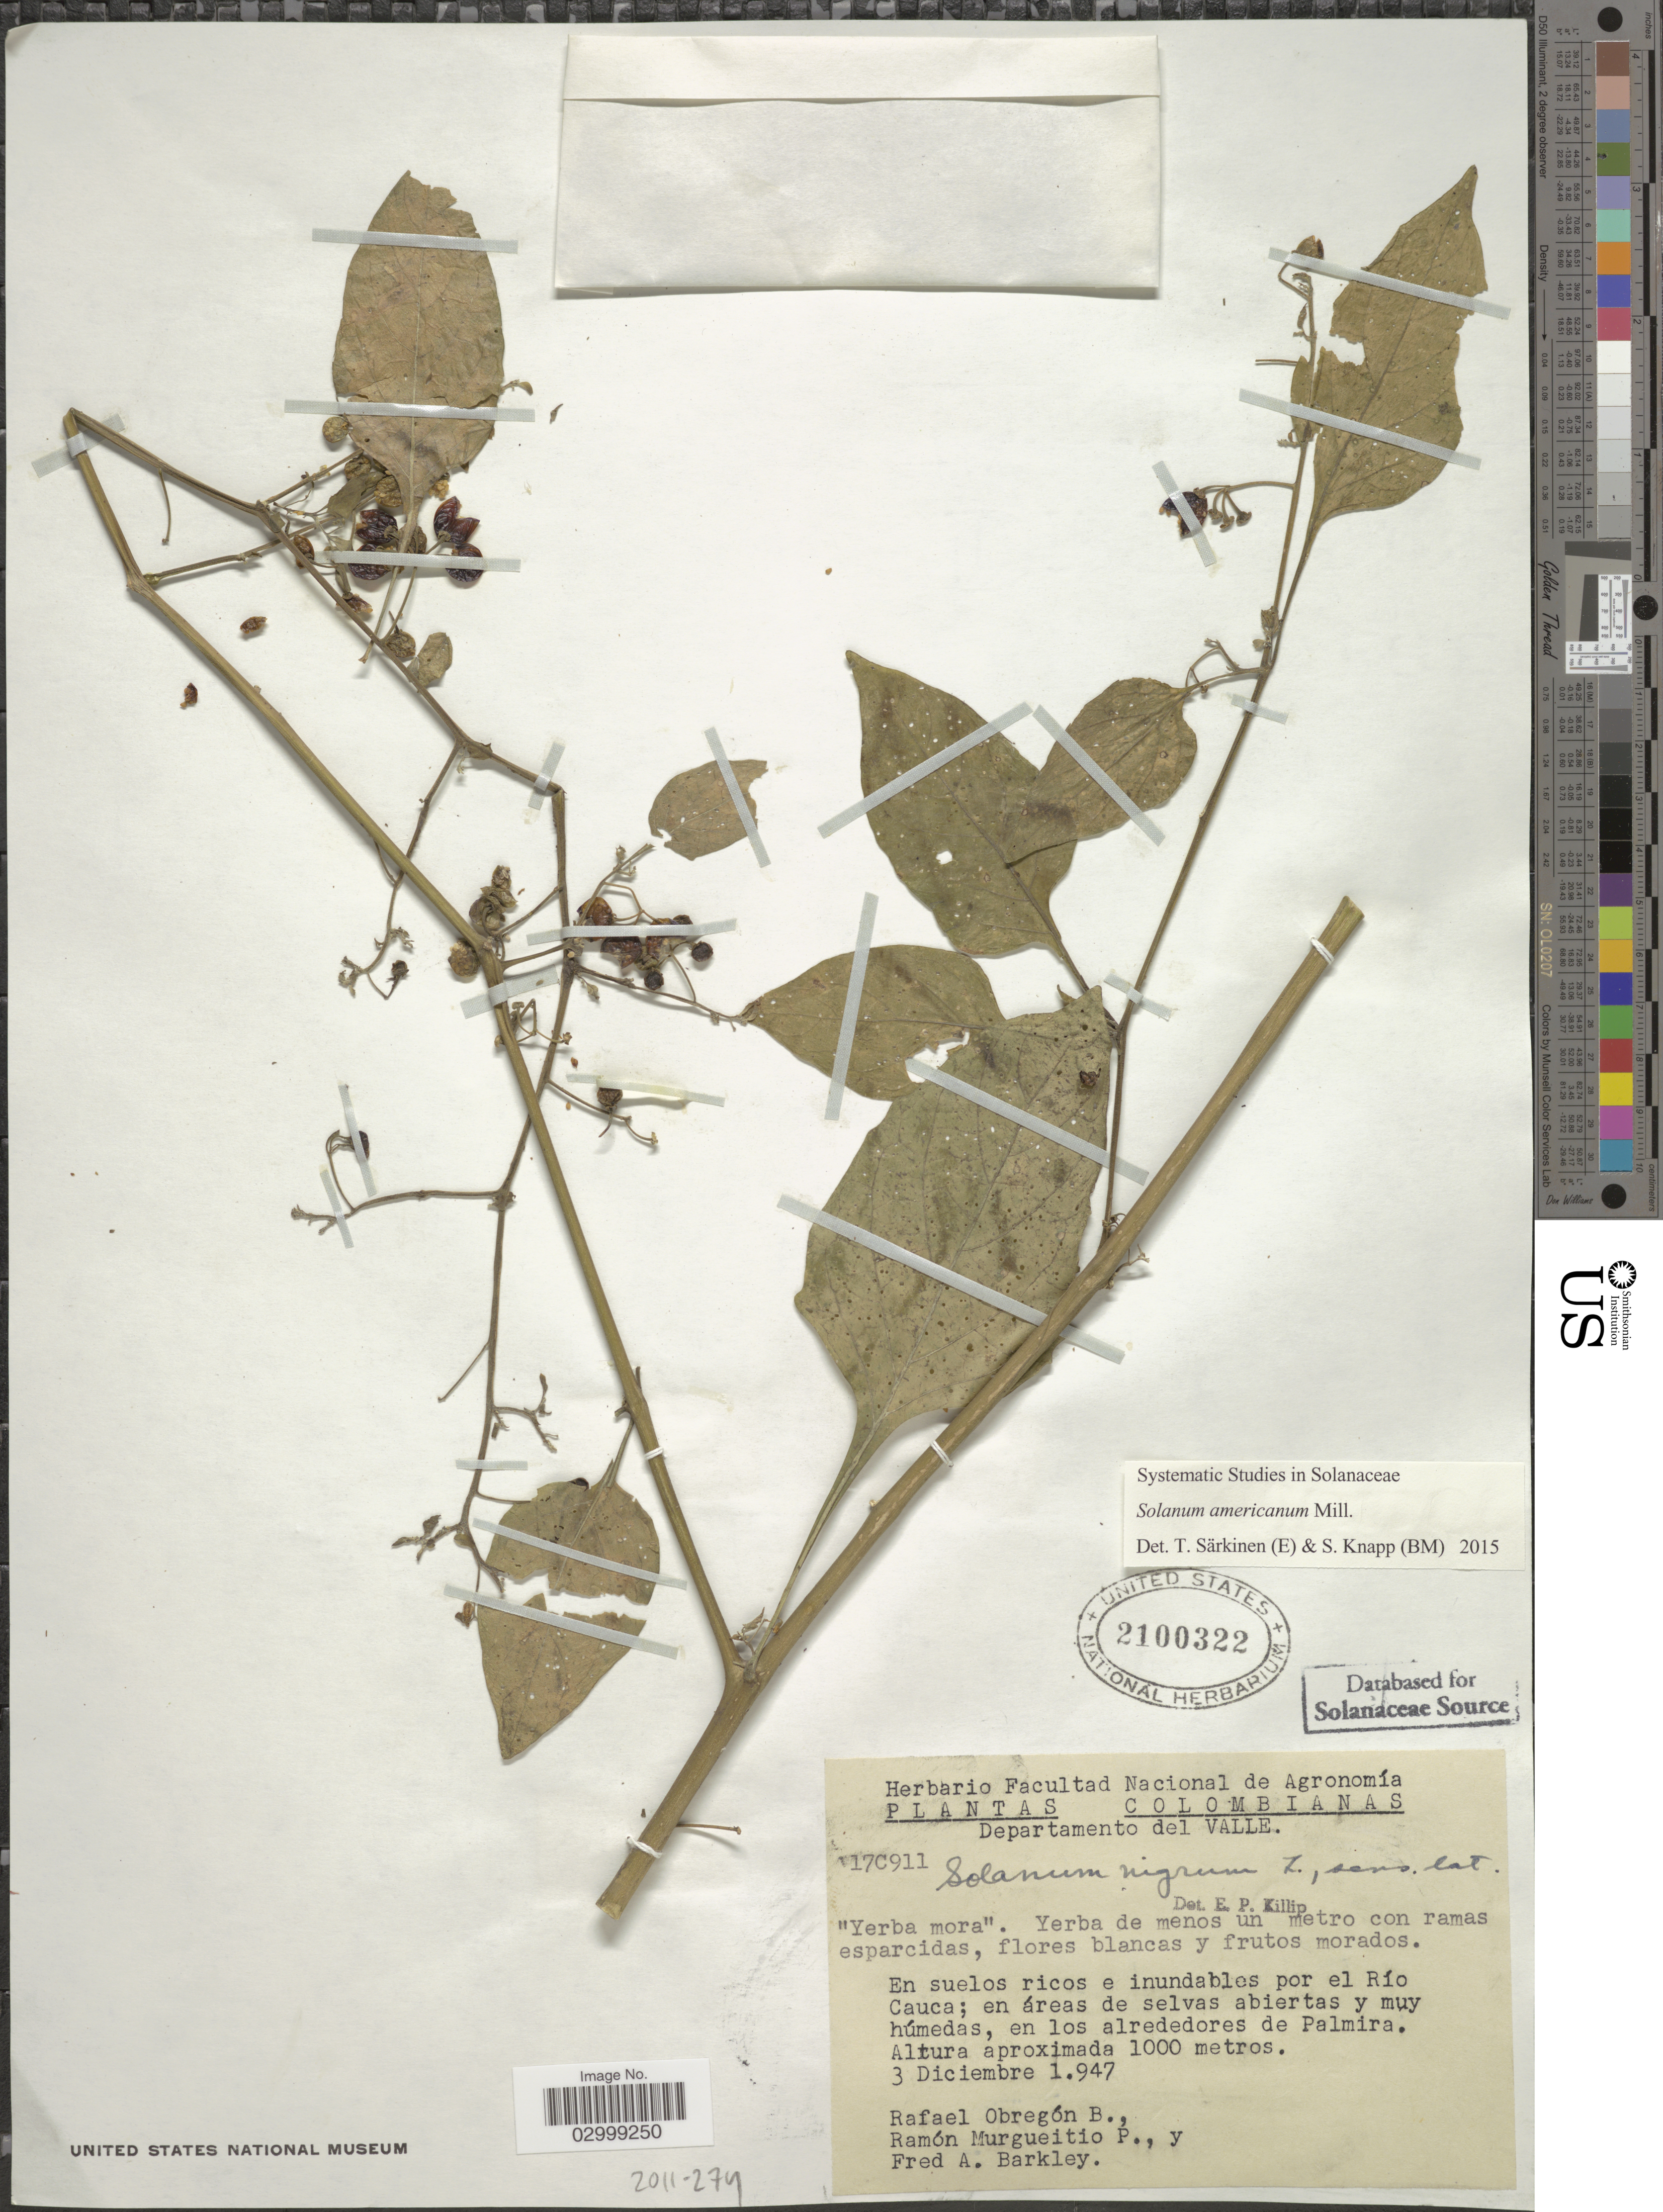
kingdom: Plantae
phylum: Tracheophyta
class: Magnoliopsida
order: Solanales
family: Solanaceae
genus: Solanum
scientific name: Solanum americanum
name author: Mill.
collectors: R. Obregon B., R. Murgueitio P. & F. A. Barkley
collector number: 17C911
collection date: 1947-12-03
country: Colombia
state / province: Valle del Cauca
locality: Departamento del Valle, En suelos ricos e inundables por el Río Cauca.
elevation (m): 1000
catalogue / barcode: US 2100322